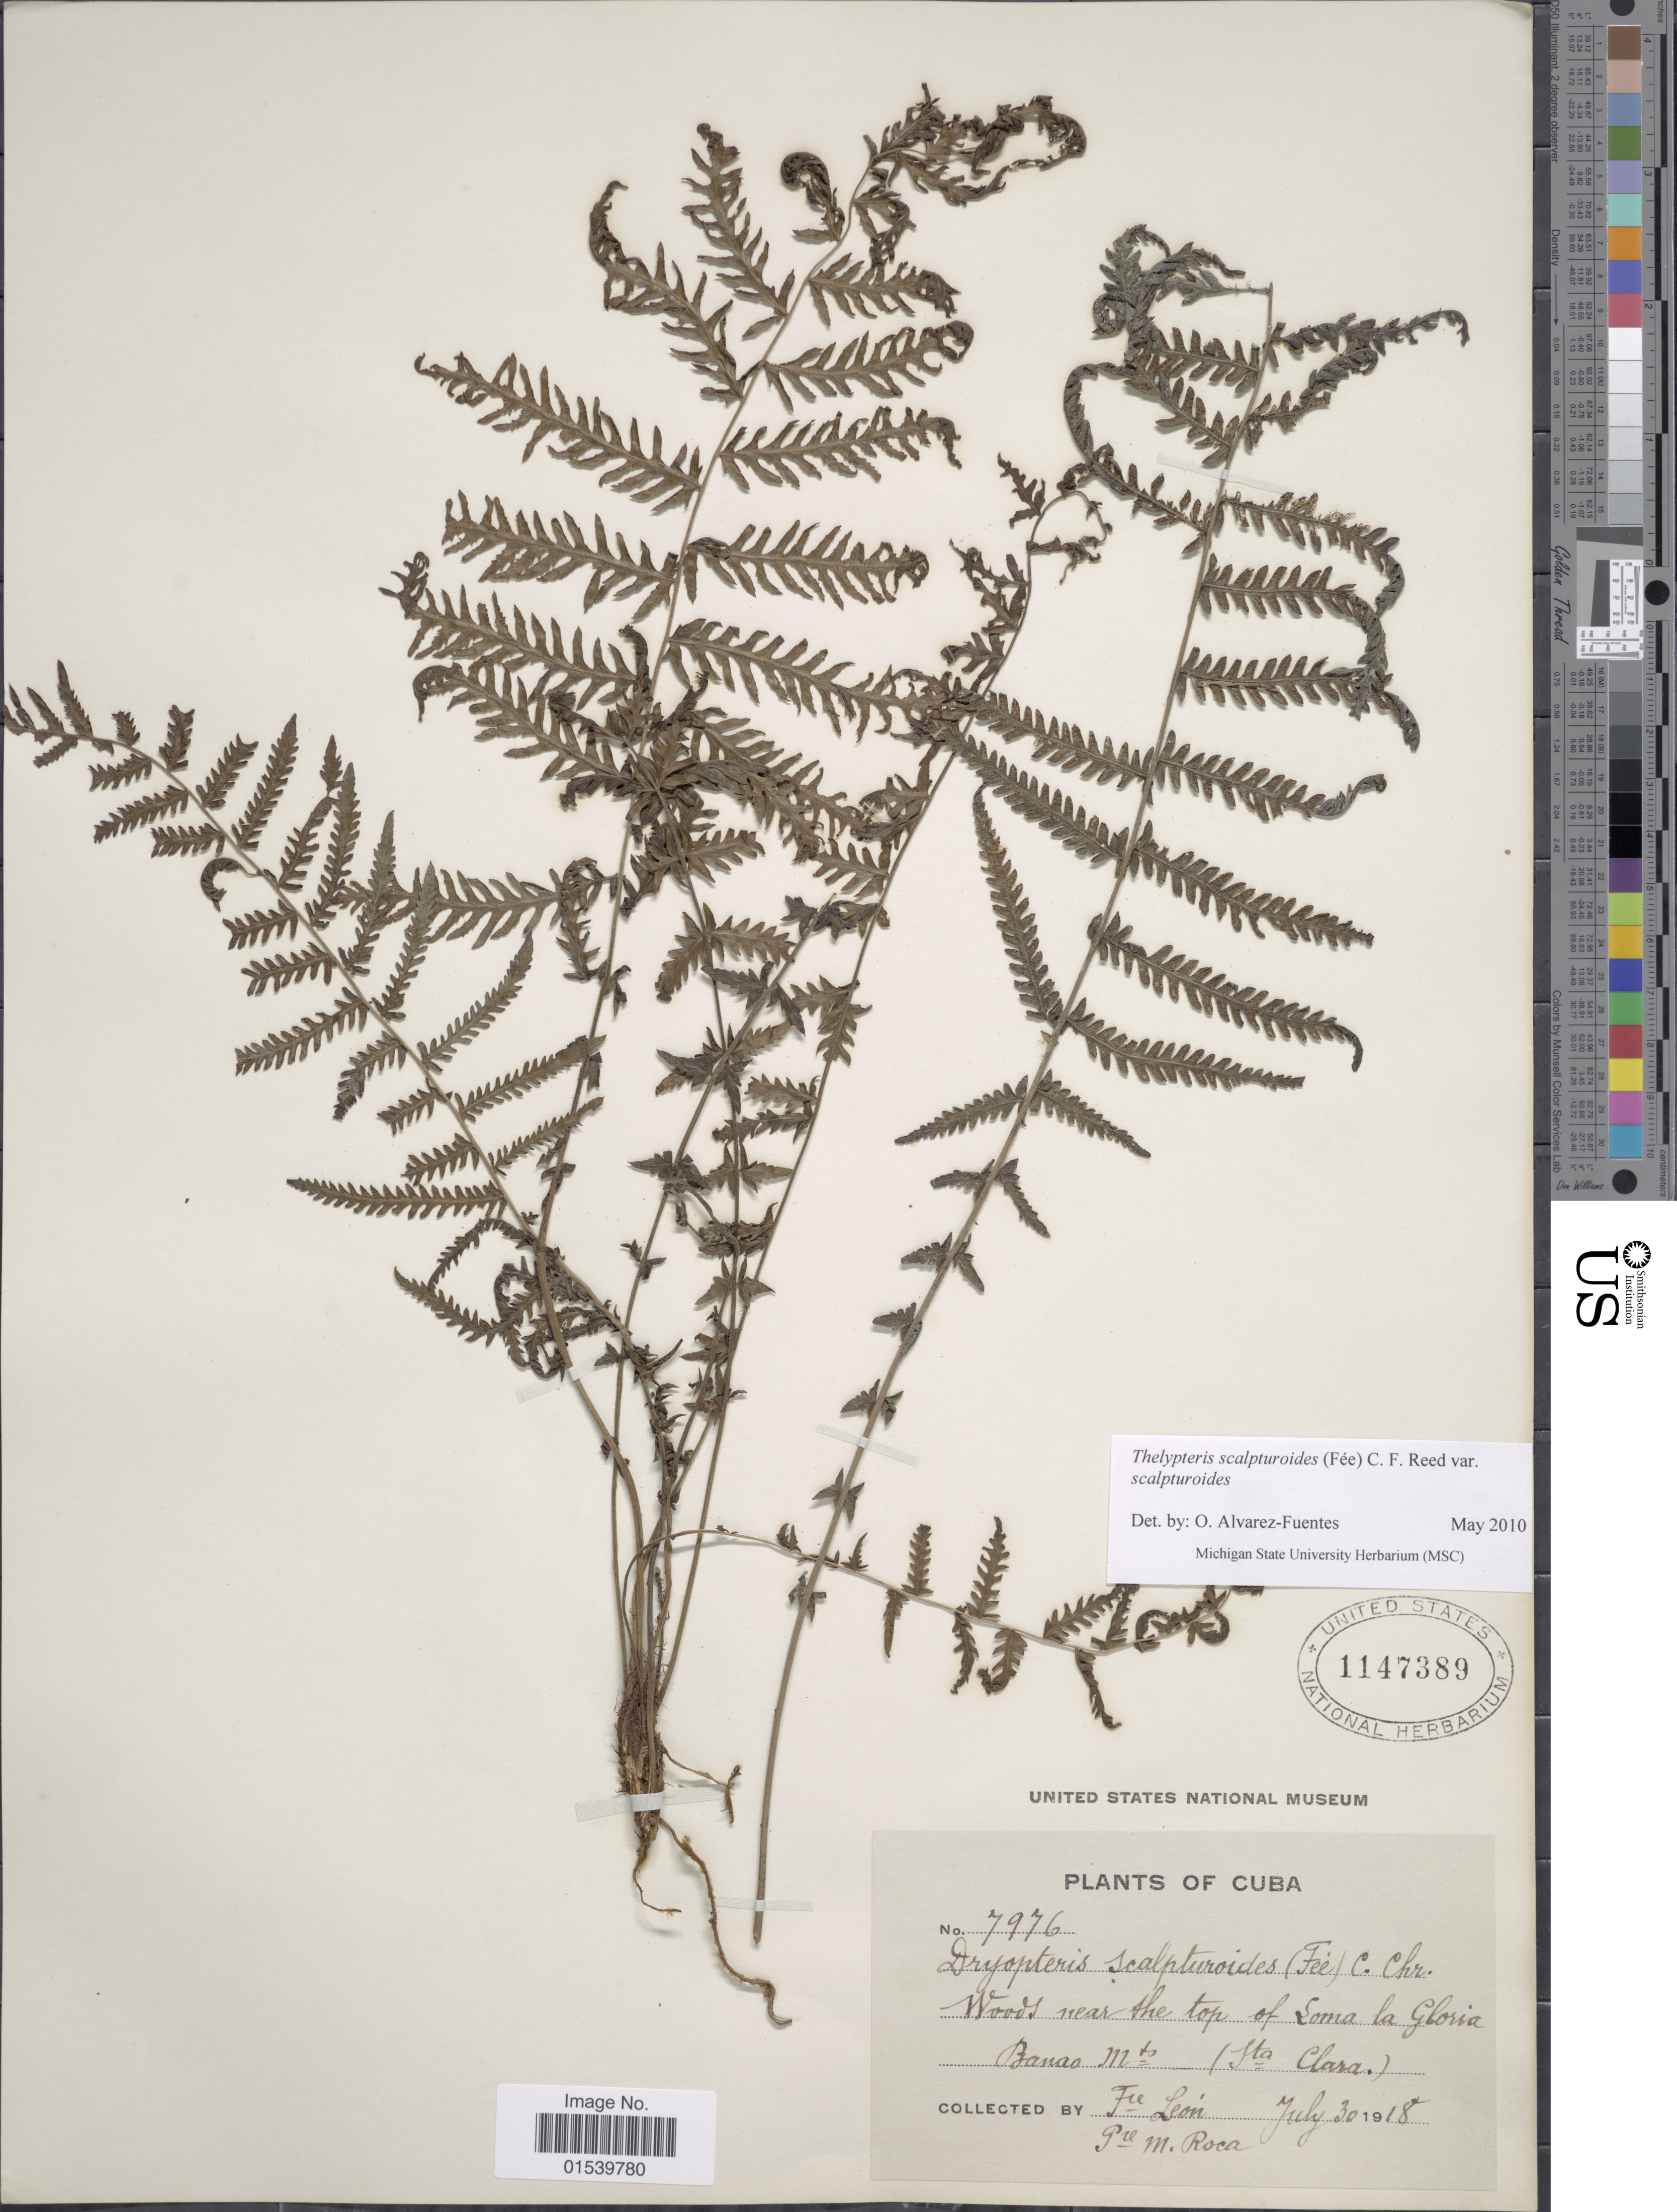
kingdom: Plantae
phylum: Tracheophyta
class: Polypodiopsida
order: Polypodiales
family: Thelypteridaceae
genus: Amauropelta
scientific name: Amauropelta scalpturoides (Fée) comb. nov., ined 2015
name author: (Fée)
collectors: Bro. León & P. Roca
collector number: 7976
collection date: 1918-07-30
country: Cuba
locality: Woods near the top of Loma la Gloria Banao Mts (Sta Clara)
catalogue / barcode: US 1147389